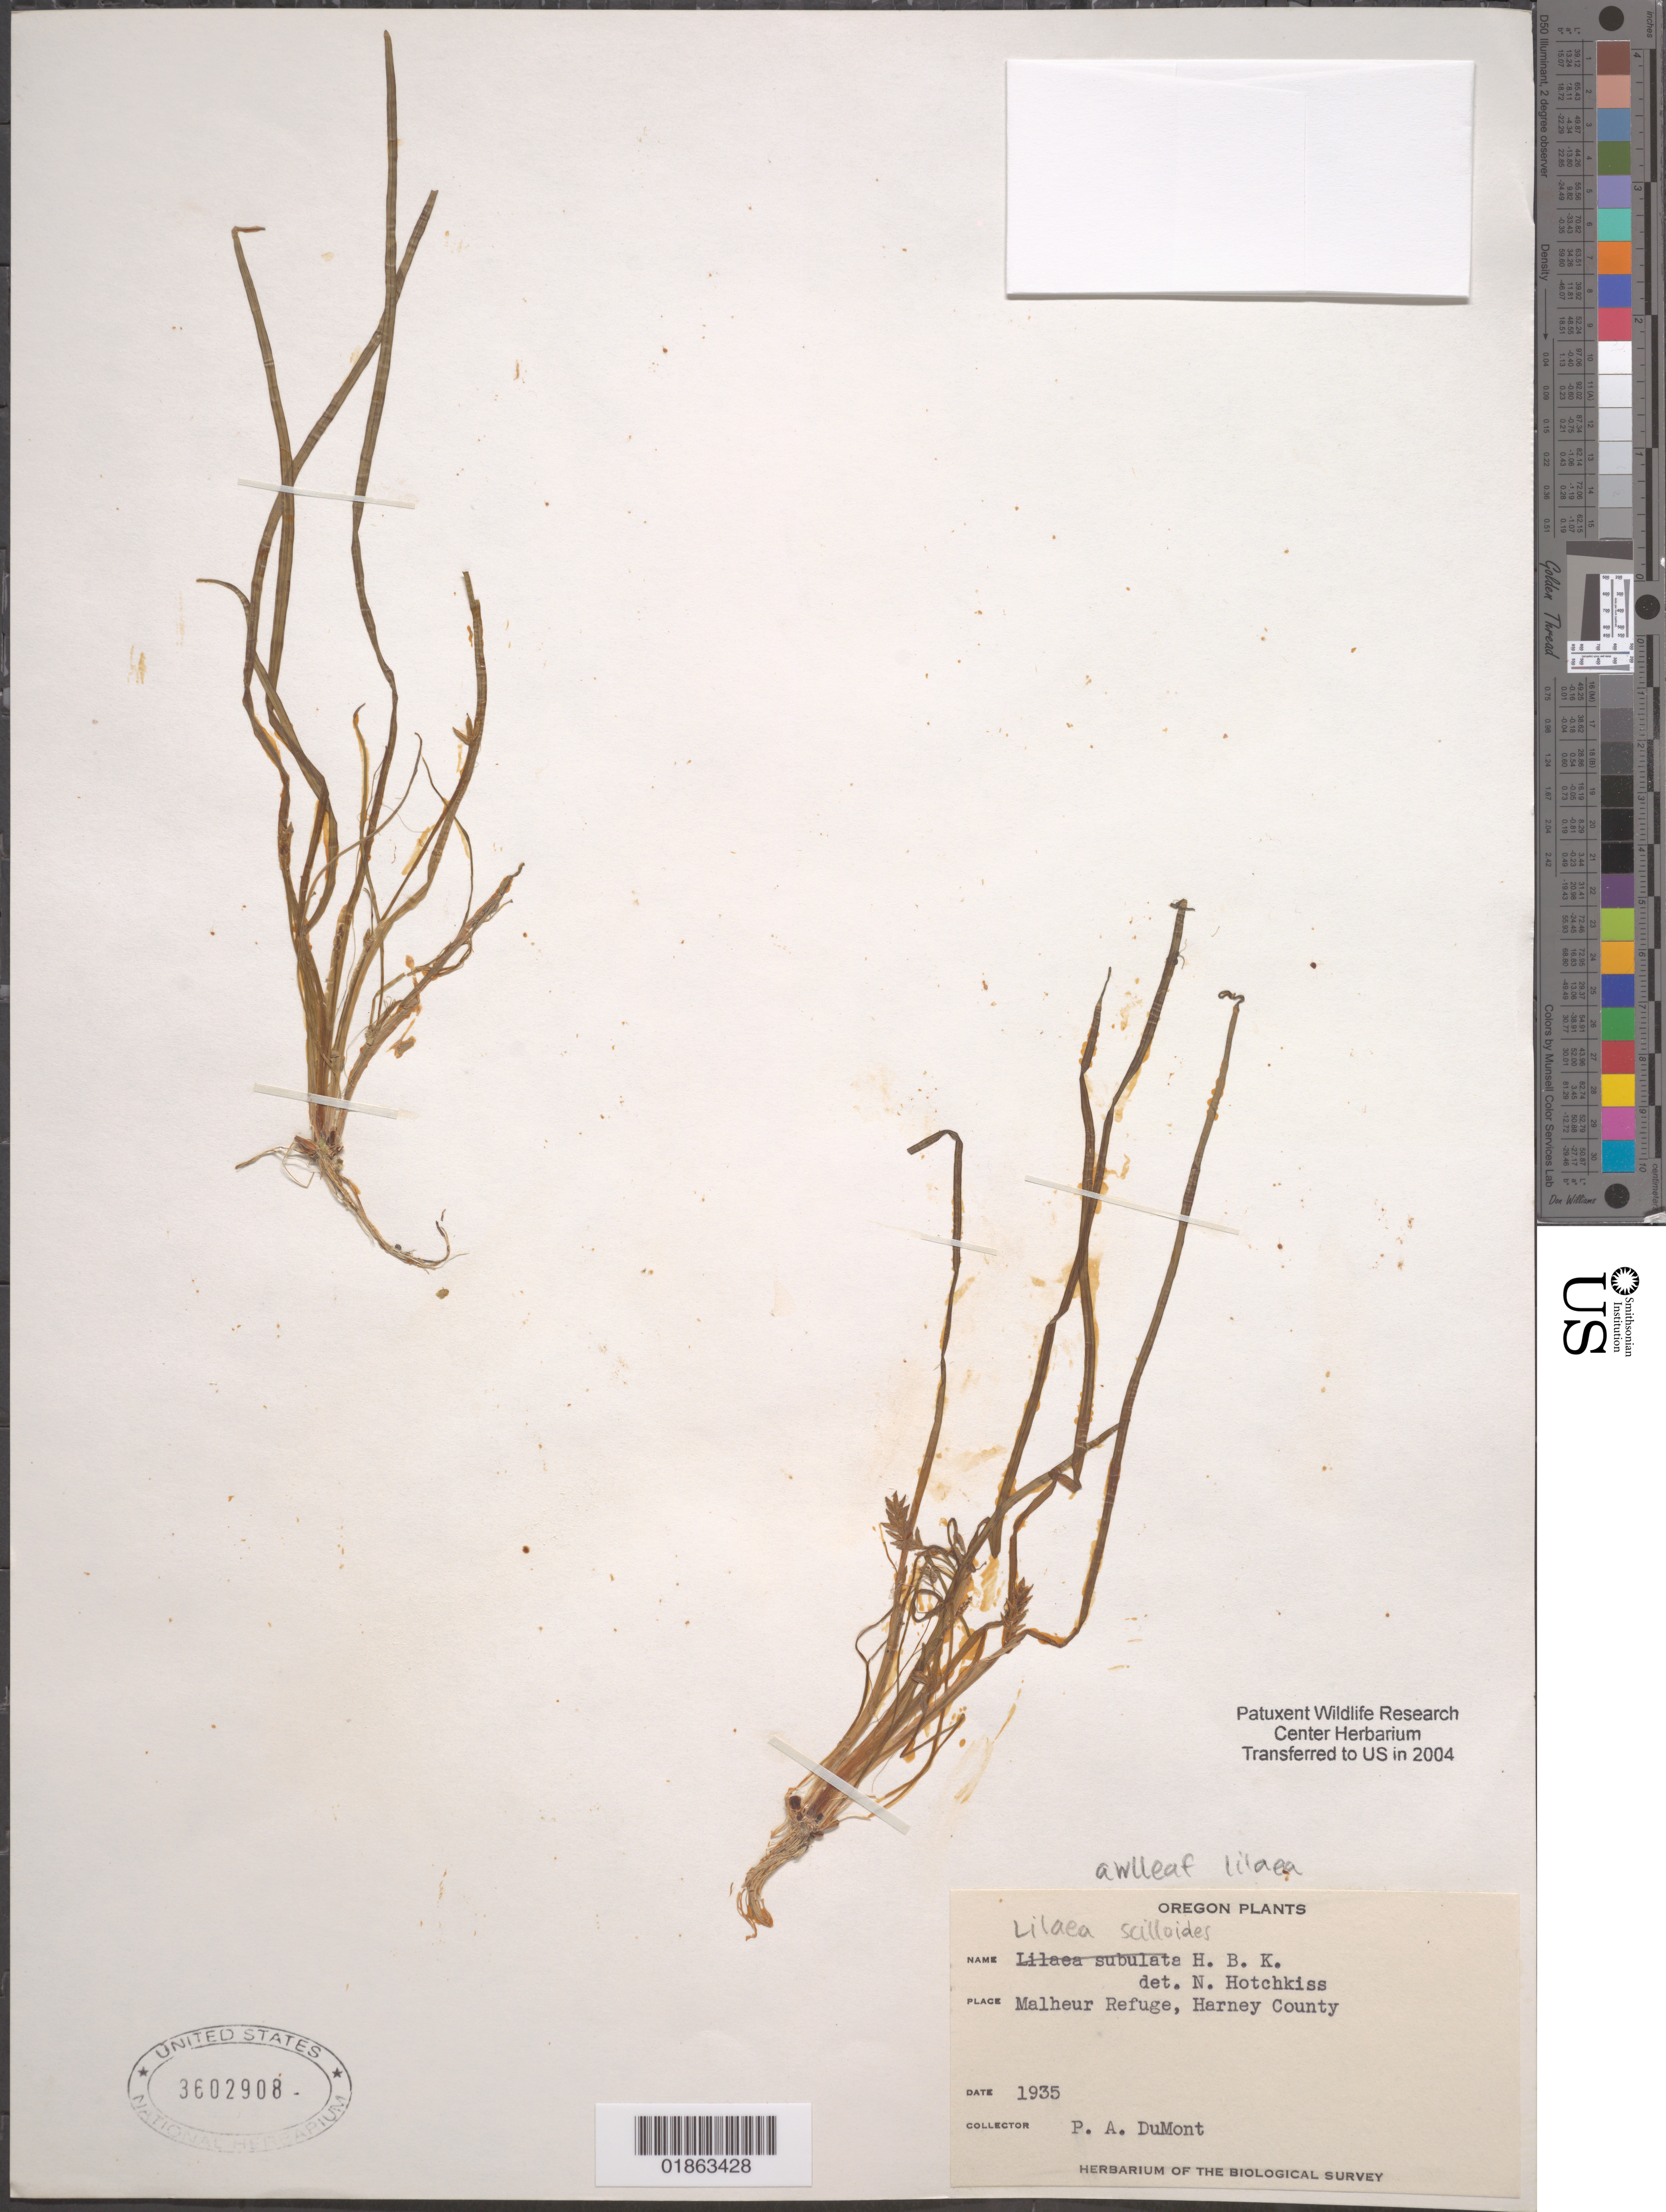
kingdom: Plantae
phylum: Tracheophyta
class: Liliopsida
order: Alismatales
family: Juncaginaceae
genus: Triglochin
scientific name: Triglochin scilloides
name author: (Poir.) Mering & Kadereit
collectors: P. Dumont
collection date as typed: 1935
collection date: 1935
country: United States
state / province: Oregon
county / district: Harney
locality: Malheur Refuge, Harney County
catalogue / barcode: US 3602908